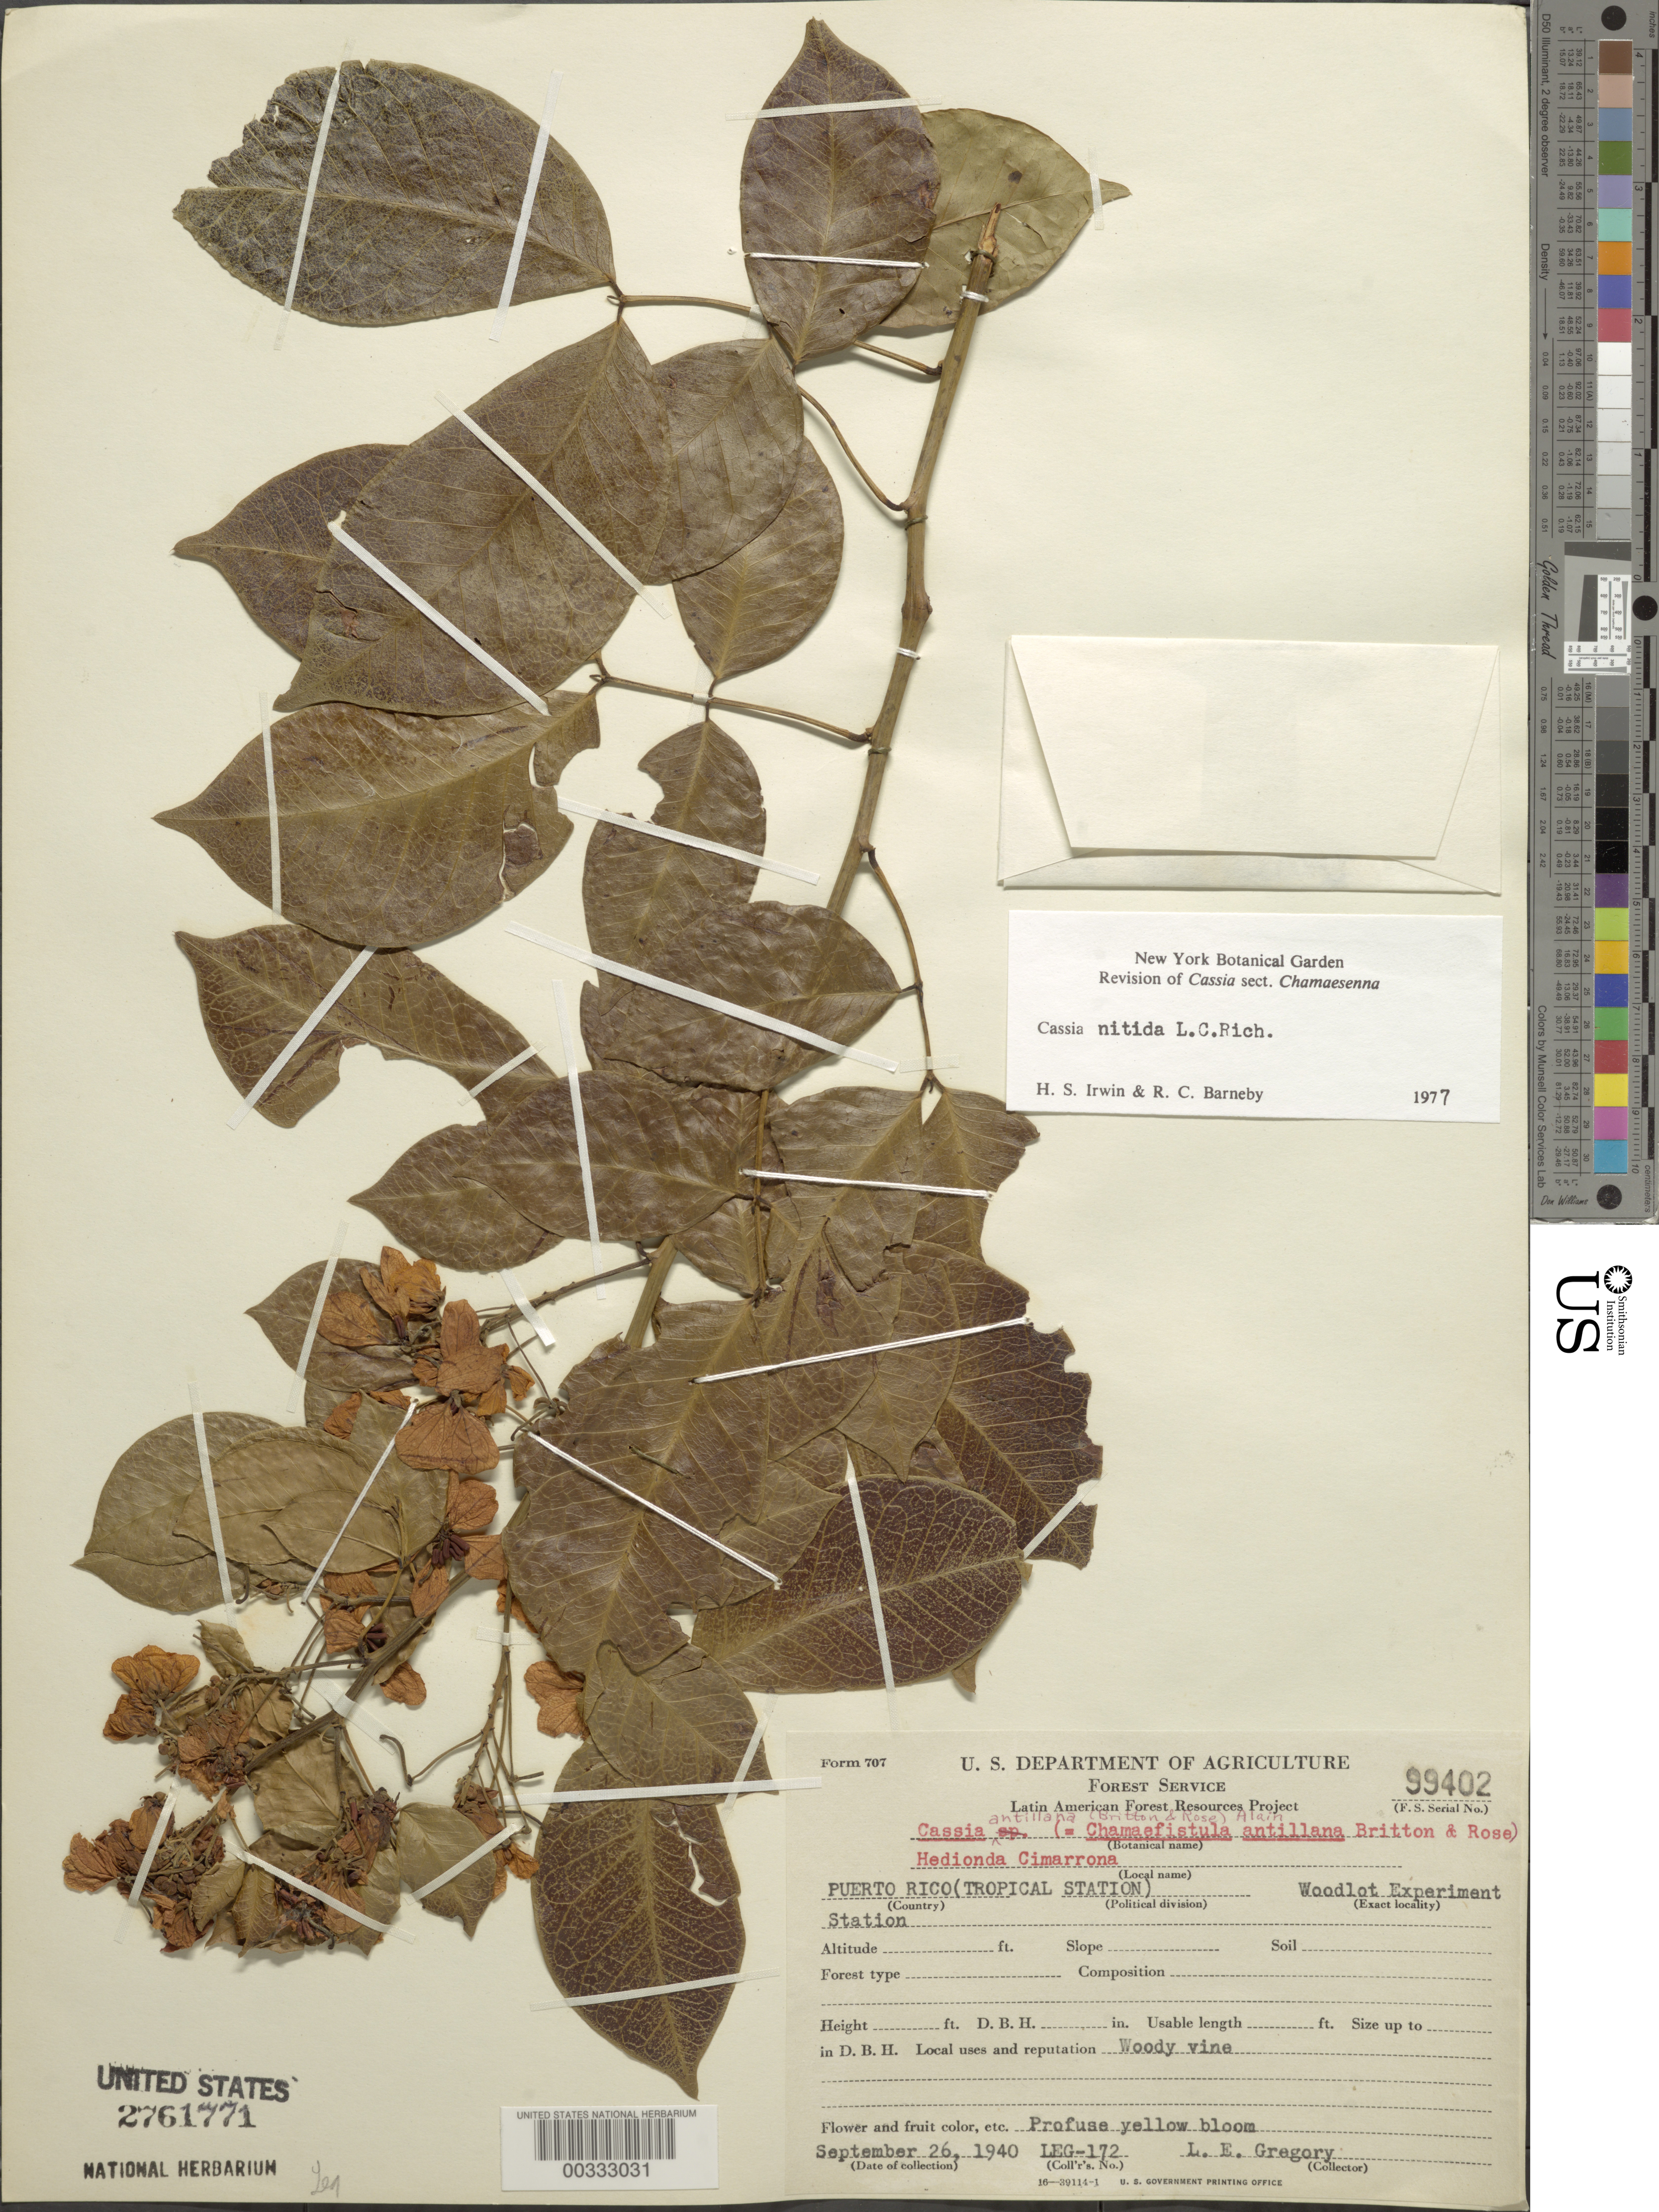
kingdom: Plantae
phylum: Tracheophyta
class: Magnoliopsida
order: Fabales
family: Fabaceae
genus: Senna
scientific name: Senna nitida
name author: (Rich.) H.S. Irwin & Barneby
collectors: L. E. Gregory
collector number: Leg-172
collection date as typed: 26 Sep 1940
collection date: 1940-09-26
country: Puerto Rico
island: Greater Antilles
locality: Woodlot experiment station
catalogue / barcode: US 2761771